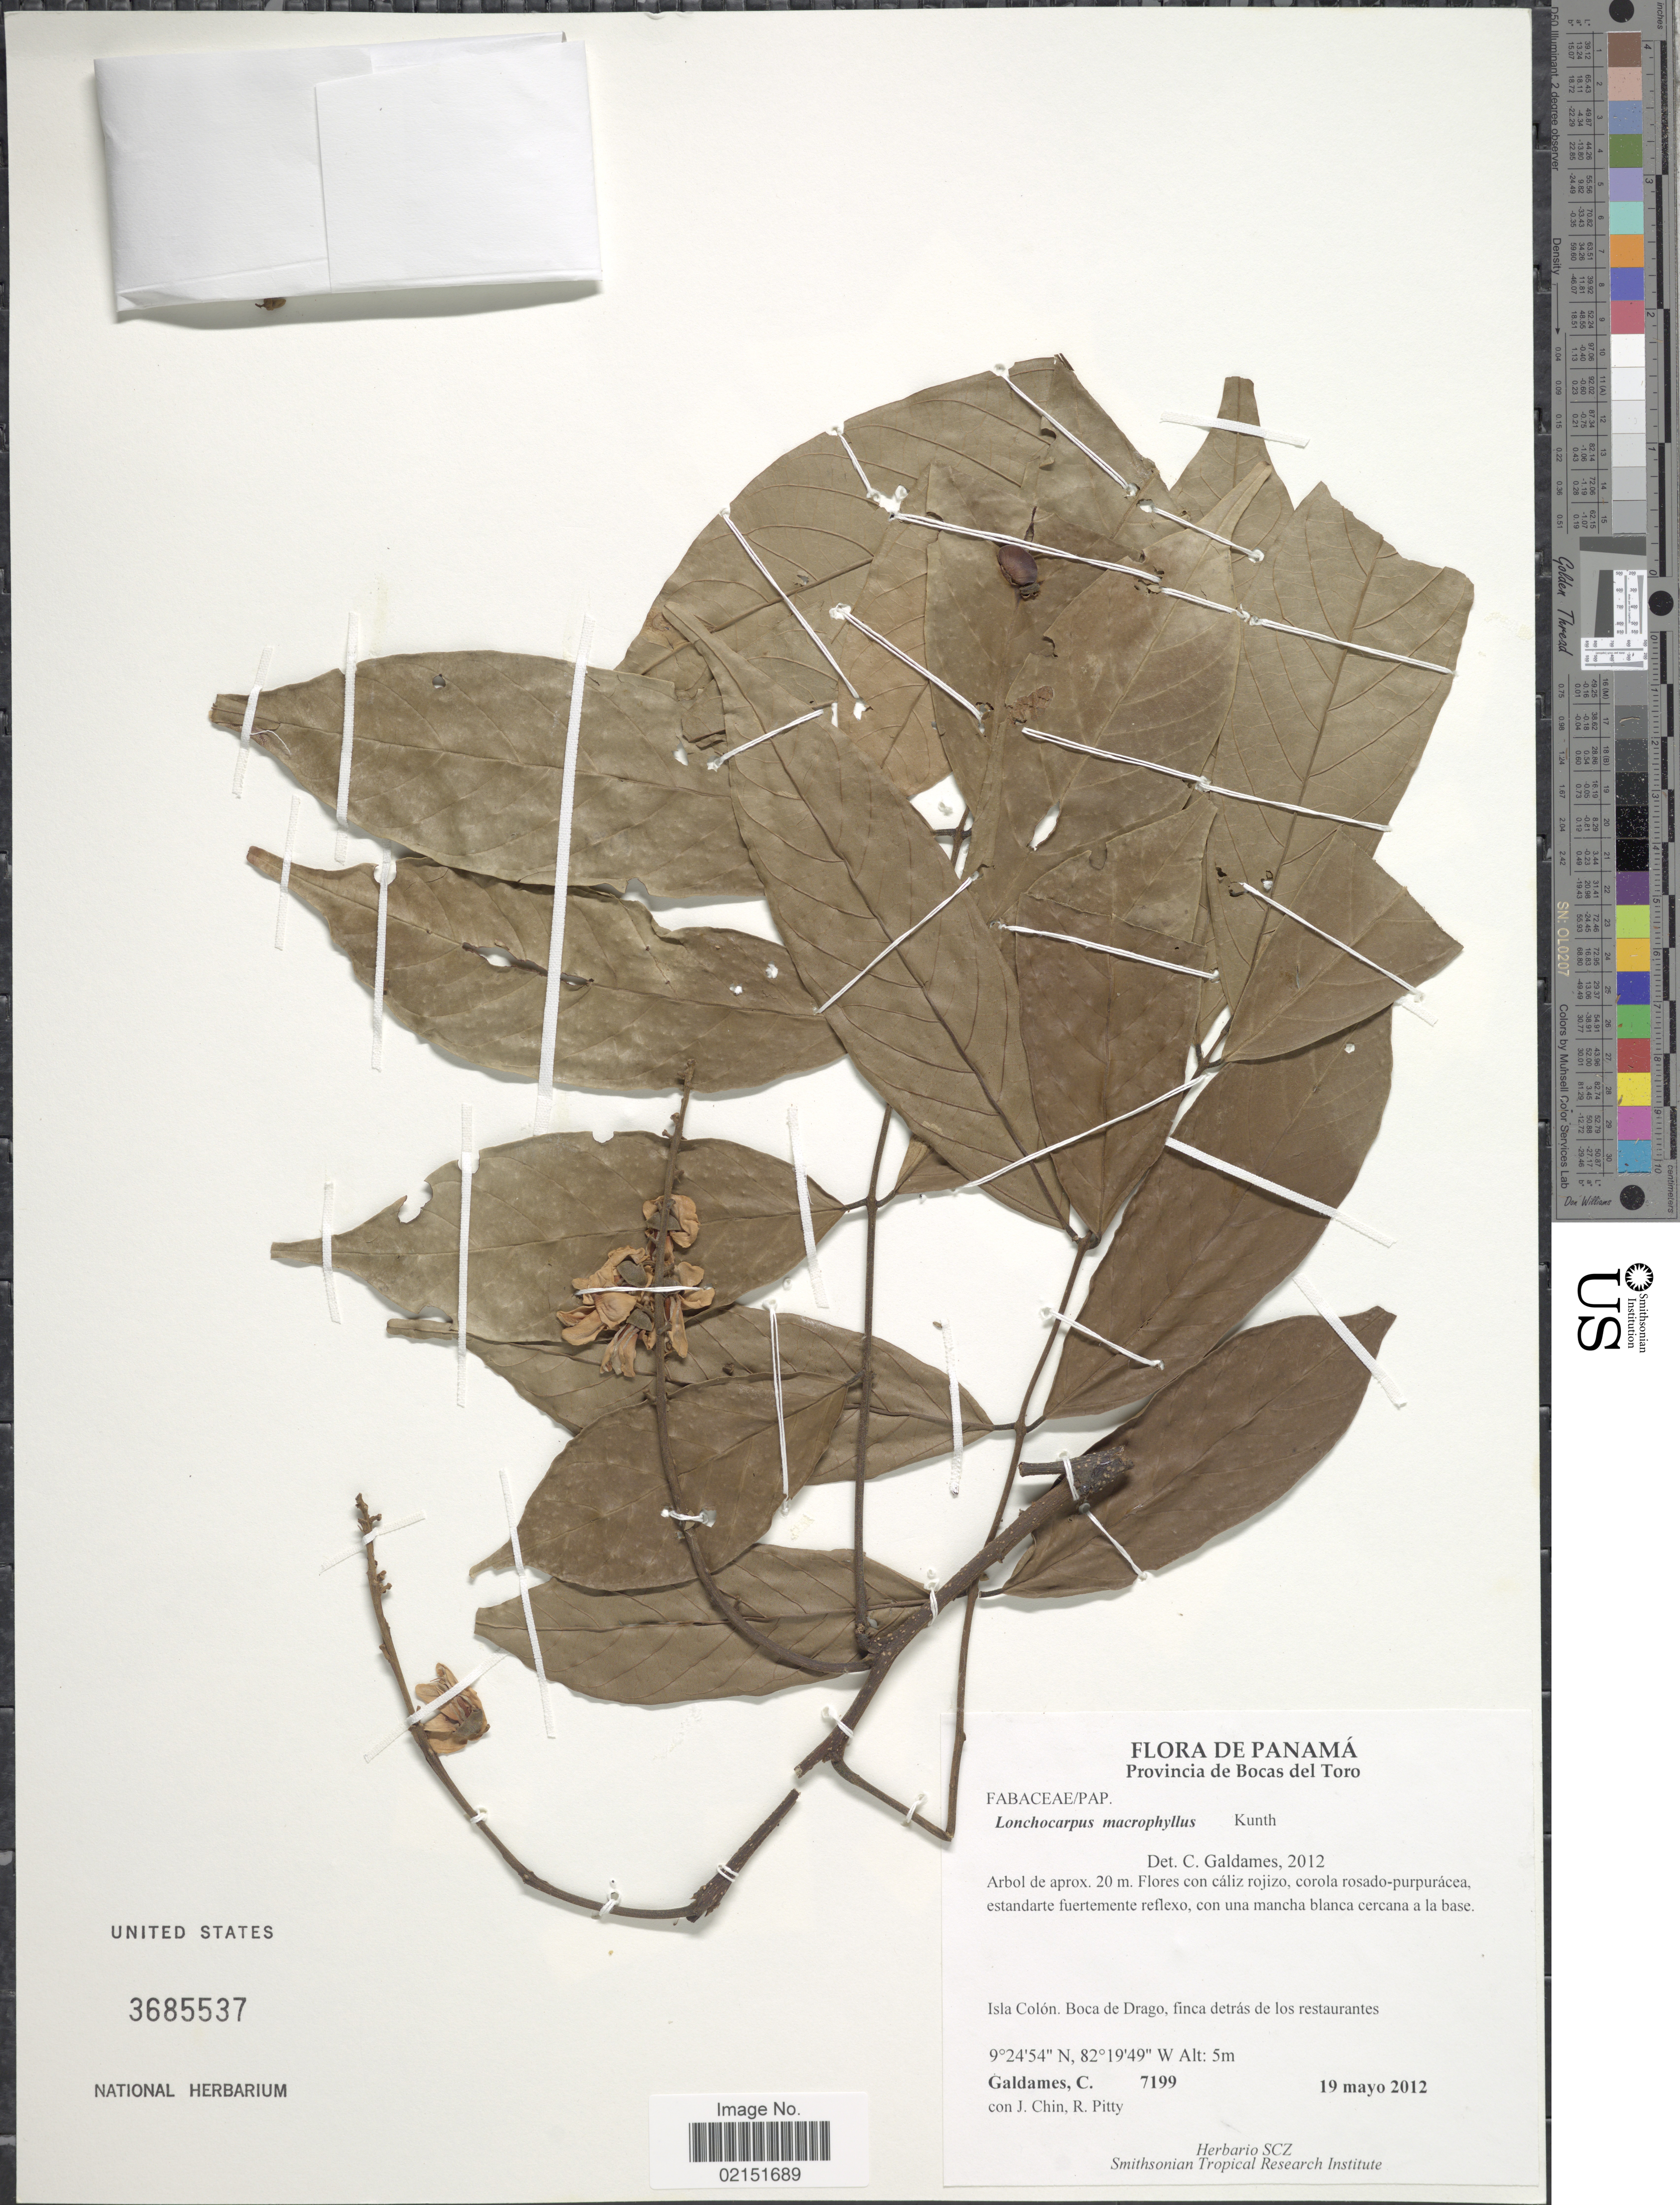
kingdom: Plantae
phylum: Tracheophyta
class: Magnoliopsida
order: Fabales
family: Fabaceae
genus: Lonchocarpus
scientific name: Lonchocarpus macrophyllus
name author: Kunth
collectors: C. Galdames, J. Chin & R. Pitty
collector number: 7199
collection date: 2012-05-19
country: Panama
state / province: Bocas del Toro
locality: Isla Colon, Boca de Drago, finca detras de los restaurantes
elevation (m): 5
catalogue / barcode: US 3685537